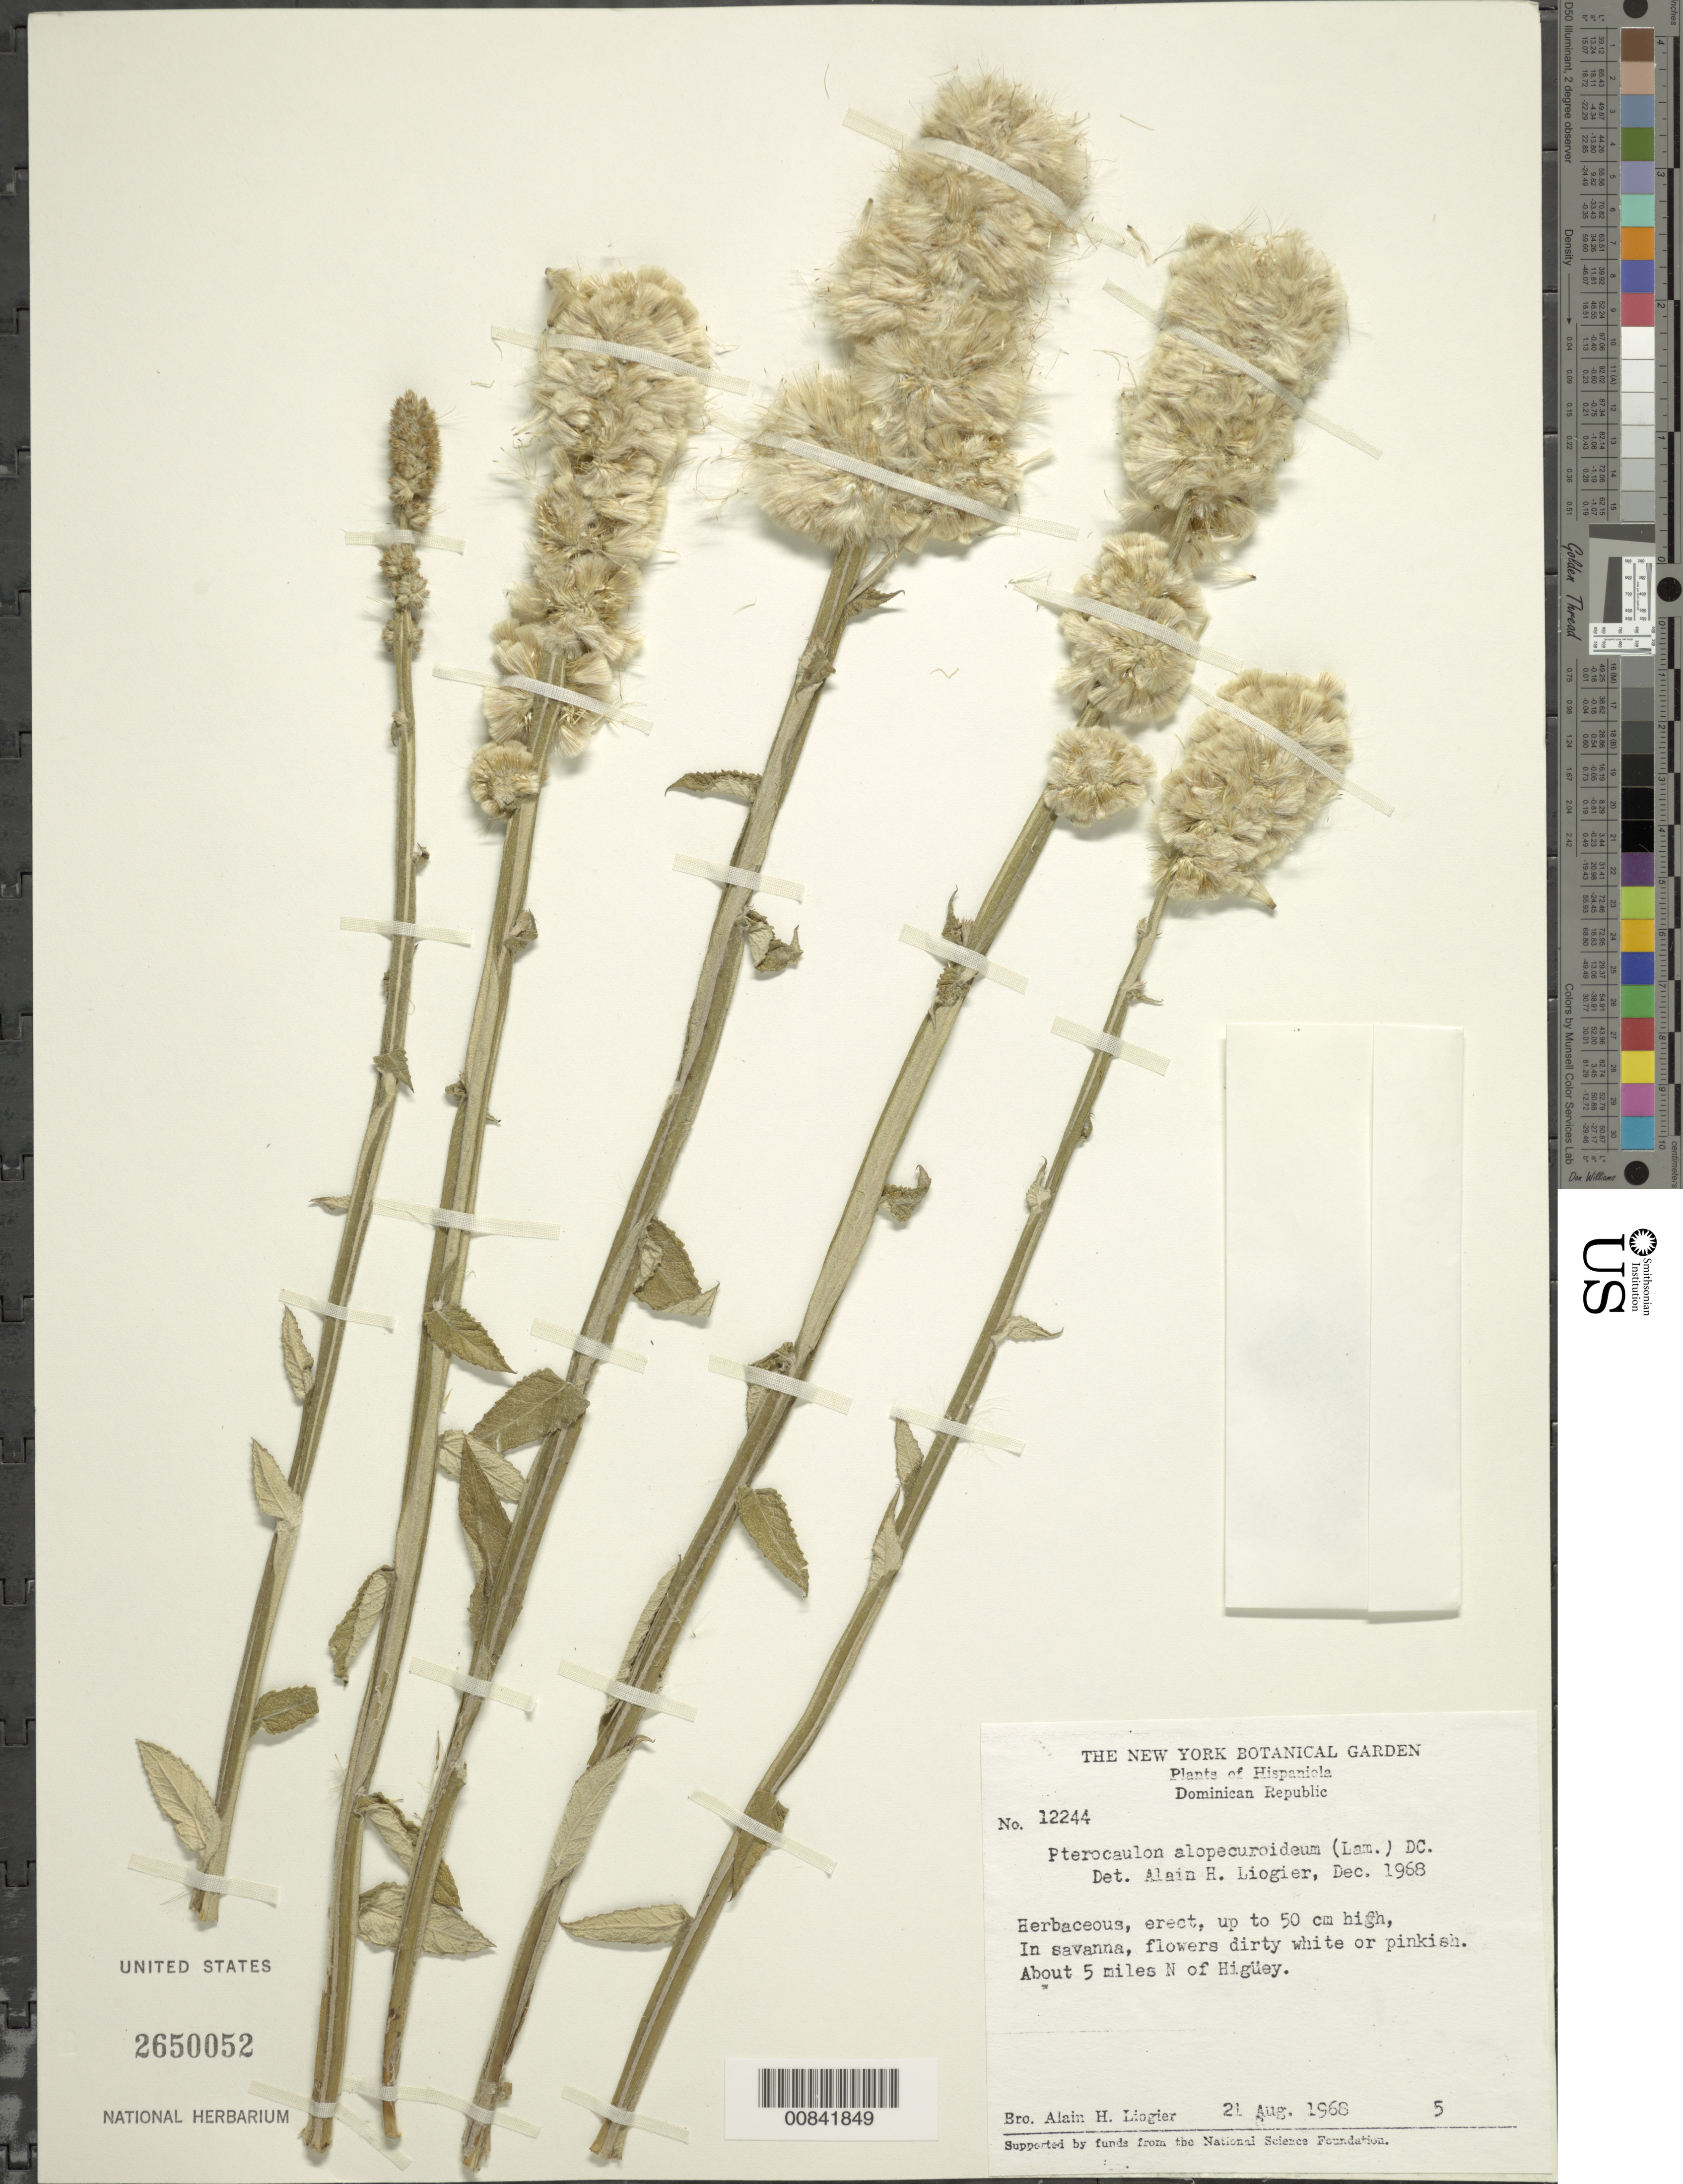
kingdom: Plantae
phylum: Tracheophyta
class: Magnoliopsida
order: Asterales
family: Asteraceae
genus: Pterocaulon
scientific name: Pterocaulon alopecuroides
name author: (Lam.) DC.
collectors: A. H. Liogier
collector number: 12244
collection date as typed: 21 Aug 1968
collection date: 1968-08-21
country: Dominican Republic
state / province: El Seibo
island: Hispaniola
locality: About 5 miles N of Higüey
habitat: Savannah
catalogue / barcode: US 2650052